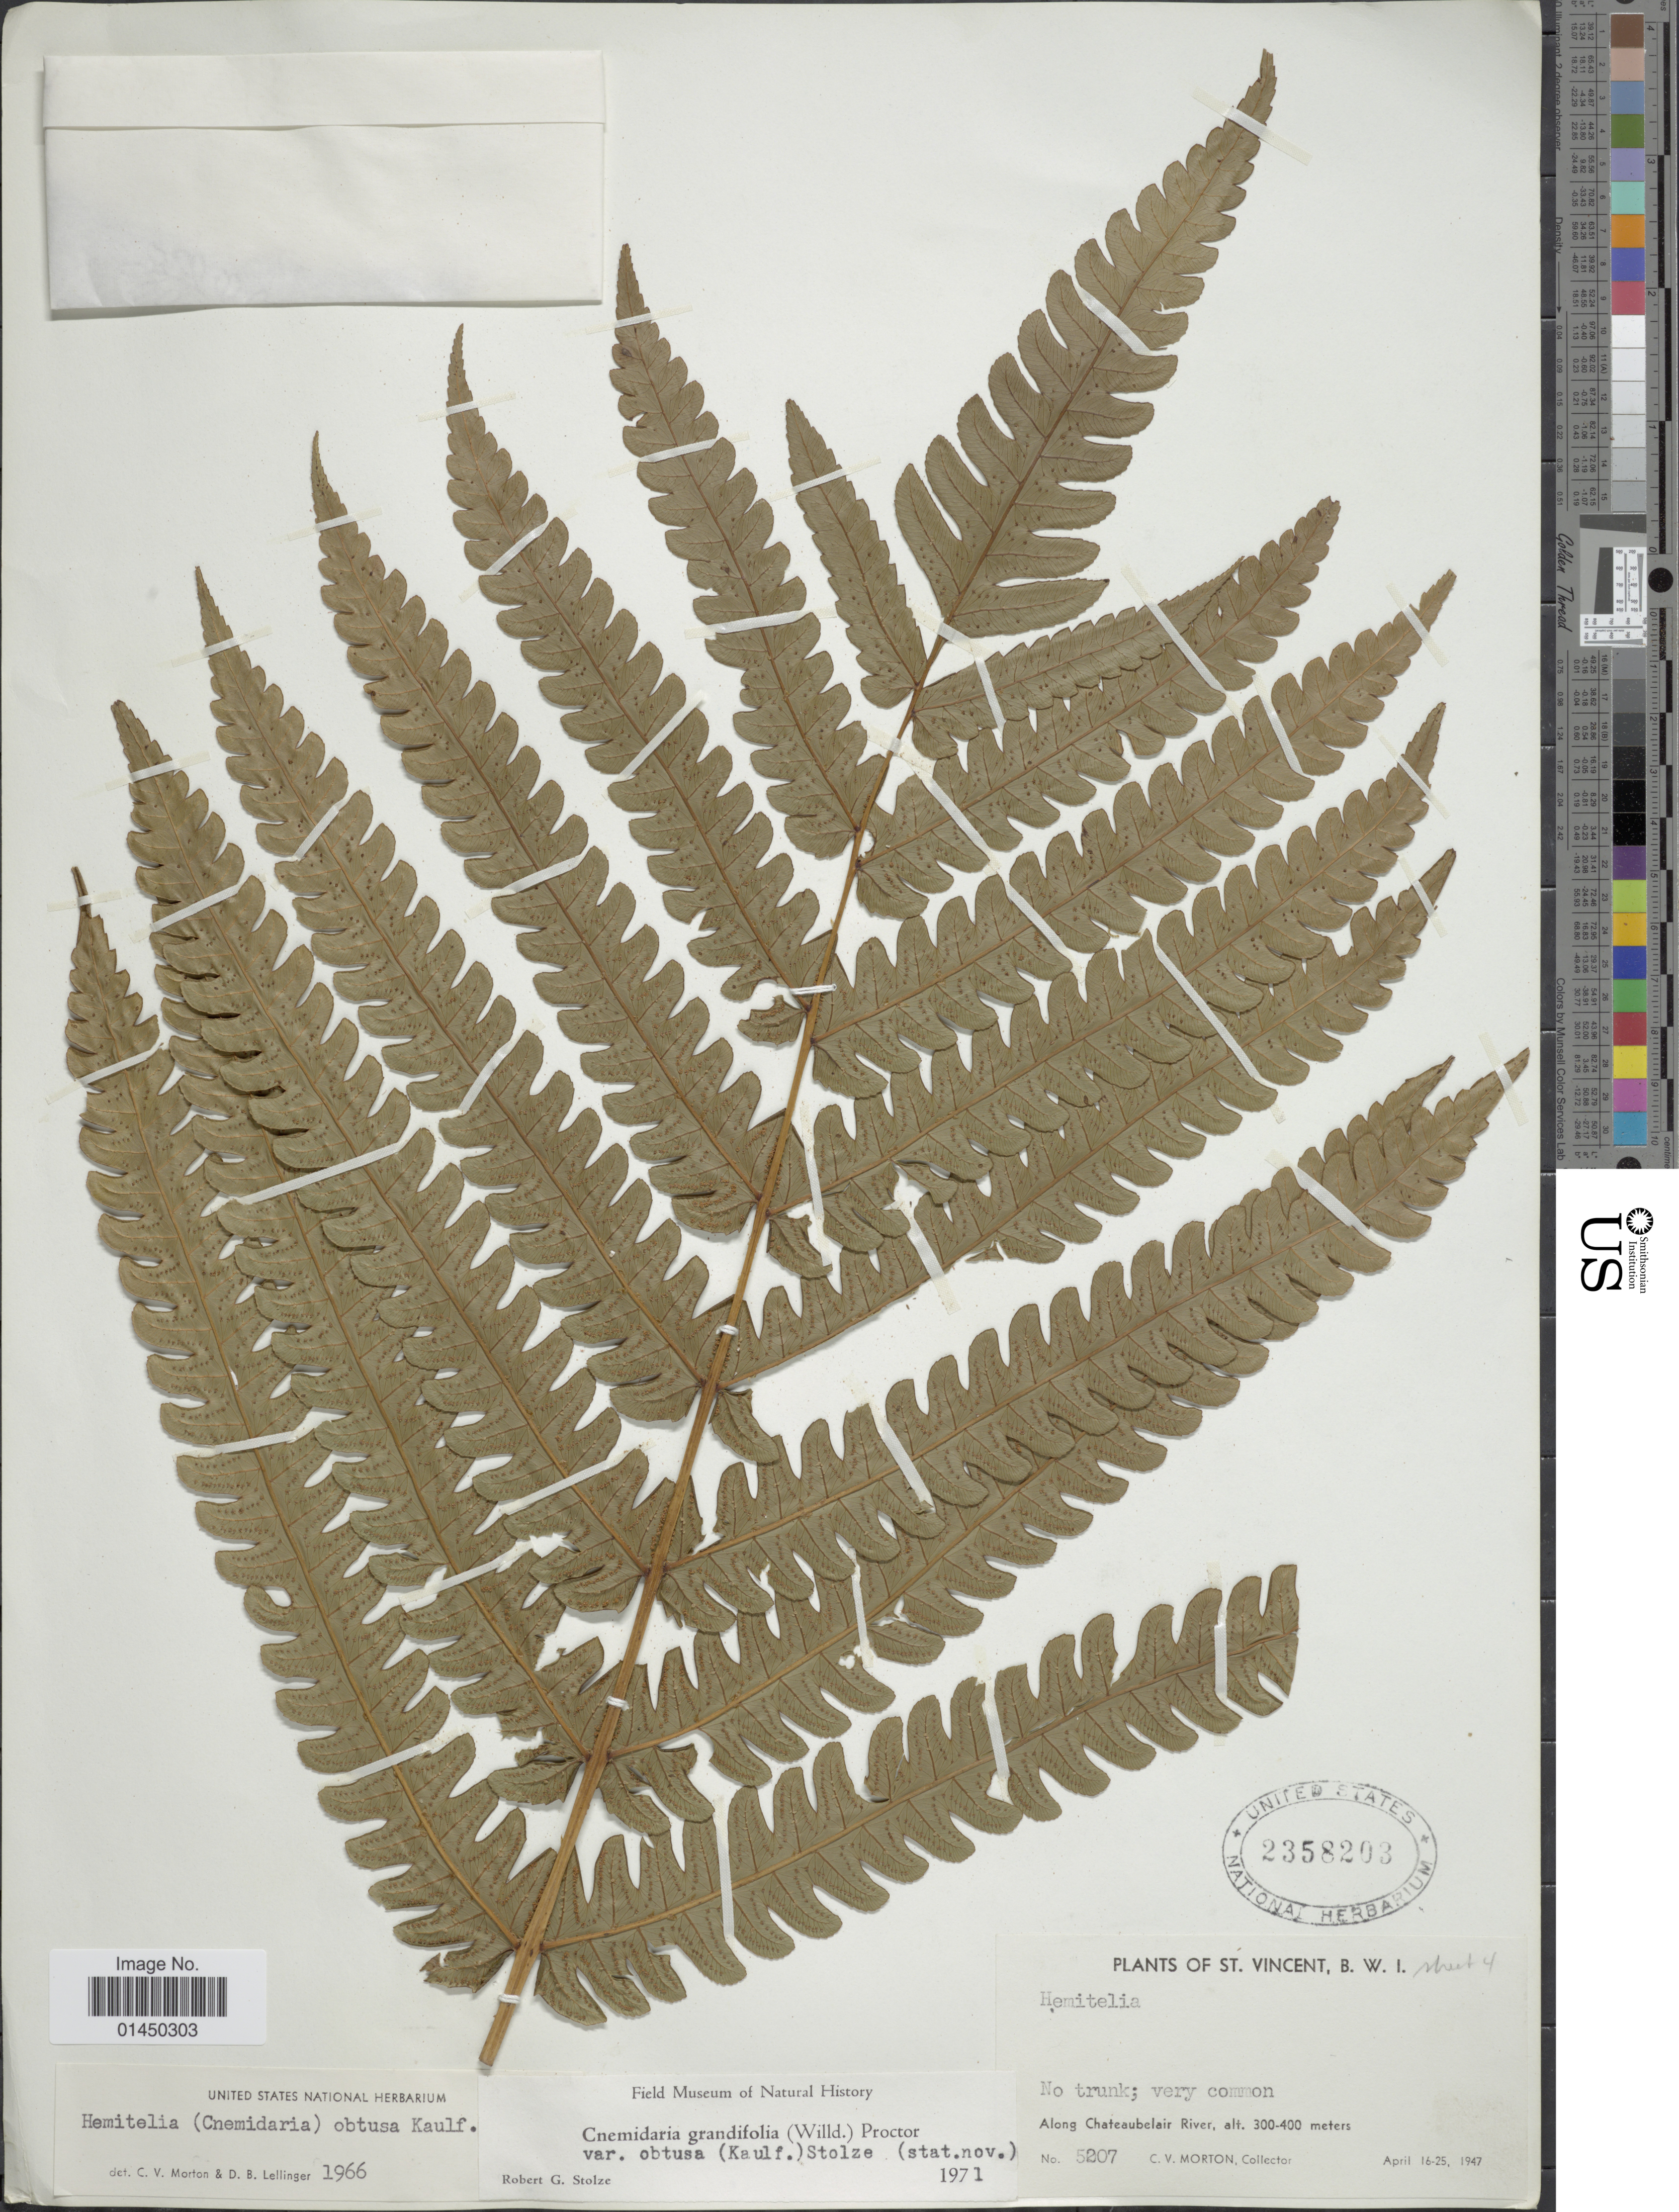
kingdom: Plantae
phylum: Tracheophyta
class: Polypodiopsida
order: Cyatheales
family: Cyatheaceae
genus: Cyathea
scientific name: Cyathea grandifolia var. obtusa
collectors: C. V. Morton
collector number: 5207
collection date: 1947-04-16/1947-04-25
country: St. Vincent - Grenadines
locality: St. Vincent, along Chateaubelair River.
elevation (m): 300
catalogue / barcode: US 2358203